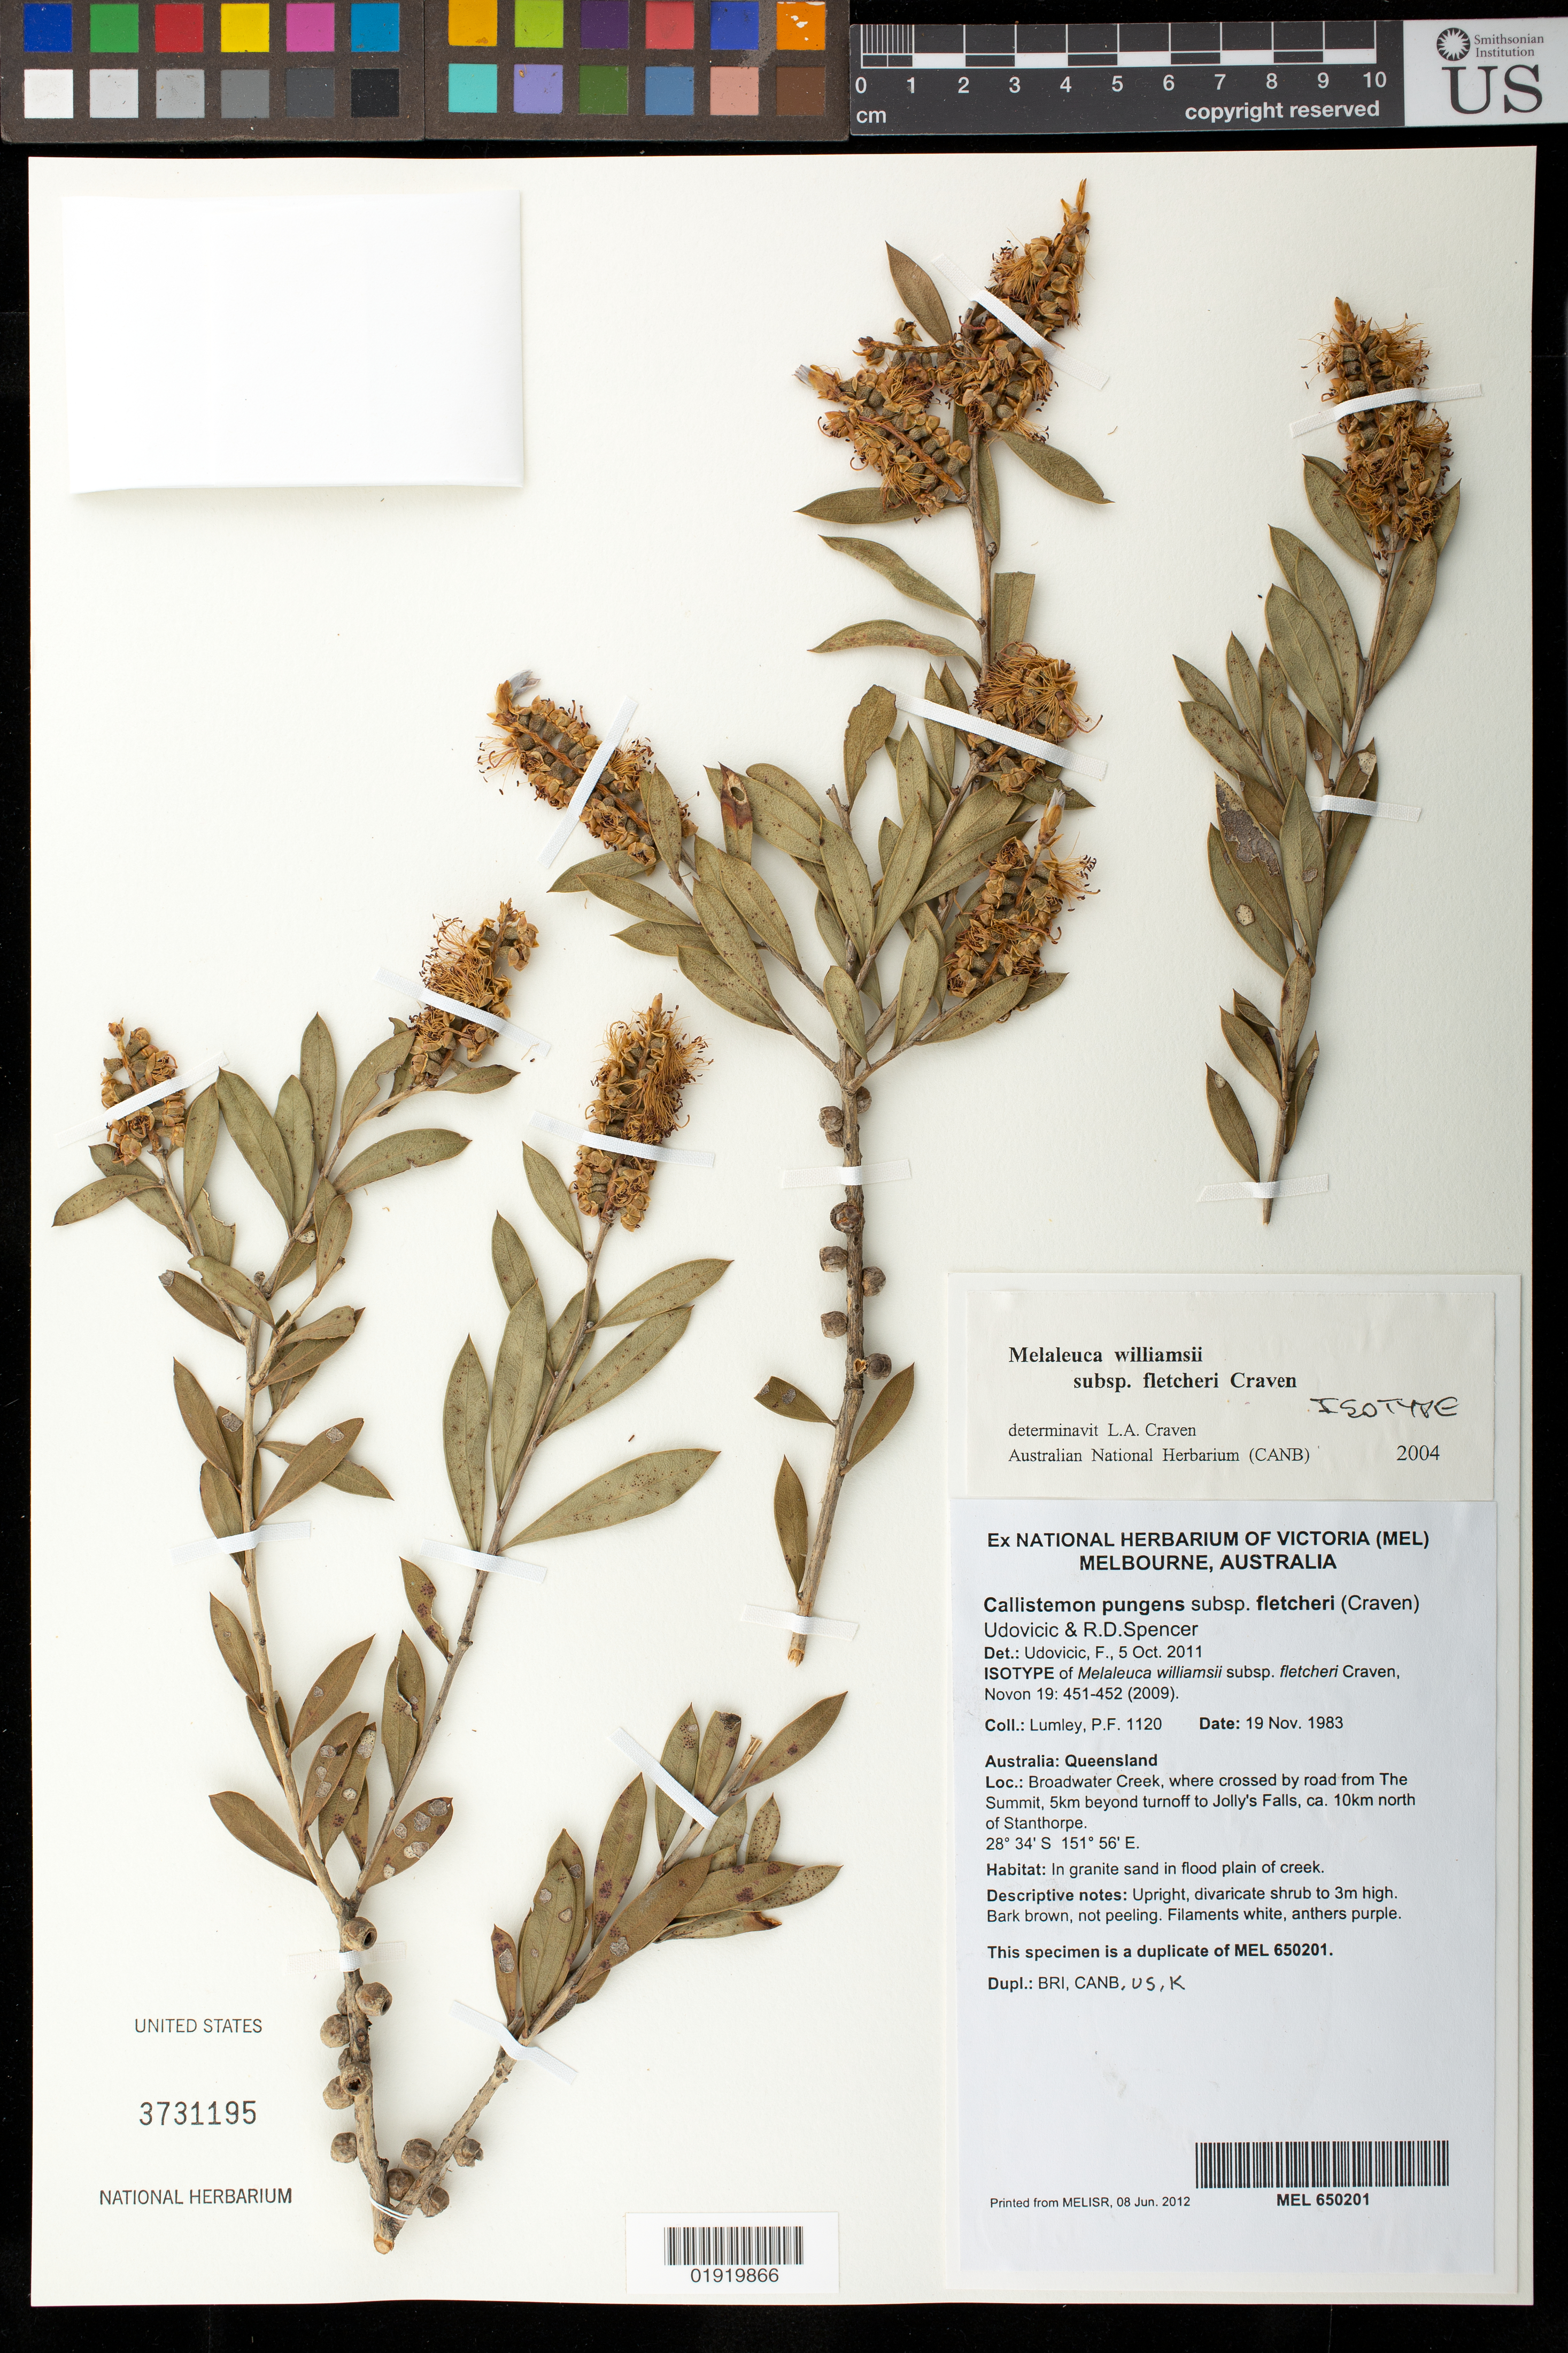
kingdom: Plantae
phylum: Tracheophyta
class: Magnoliopsida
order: Myrtales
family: Myrtaceae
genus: Melaleuca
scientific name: Melaleuca williamsii subsp. fletcheri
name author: Craven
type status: Isotype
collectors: P. Lumley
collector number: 1120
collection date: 1983-11-19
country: Australia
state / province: Queensland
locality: Queensland. Broadwater Creek, where crossed by road from The Summit, 5 km beyond turnoff to Jolly's Falls, ca. 10 km north of Stanthorpe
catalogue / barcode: US 3731195